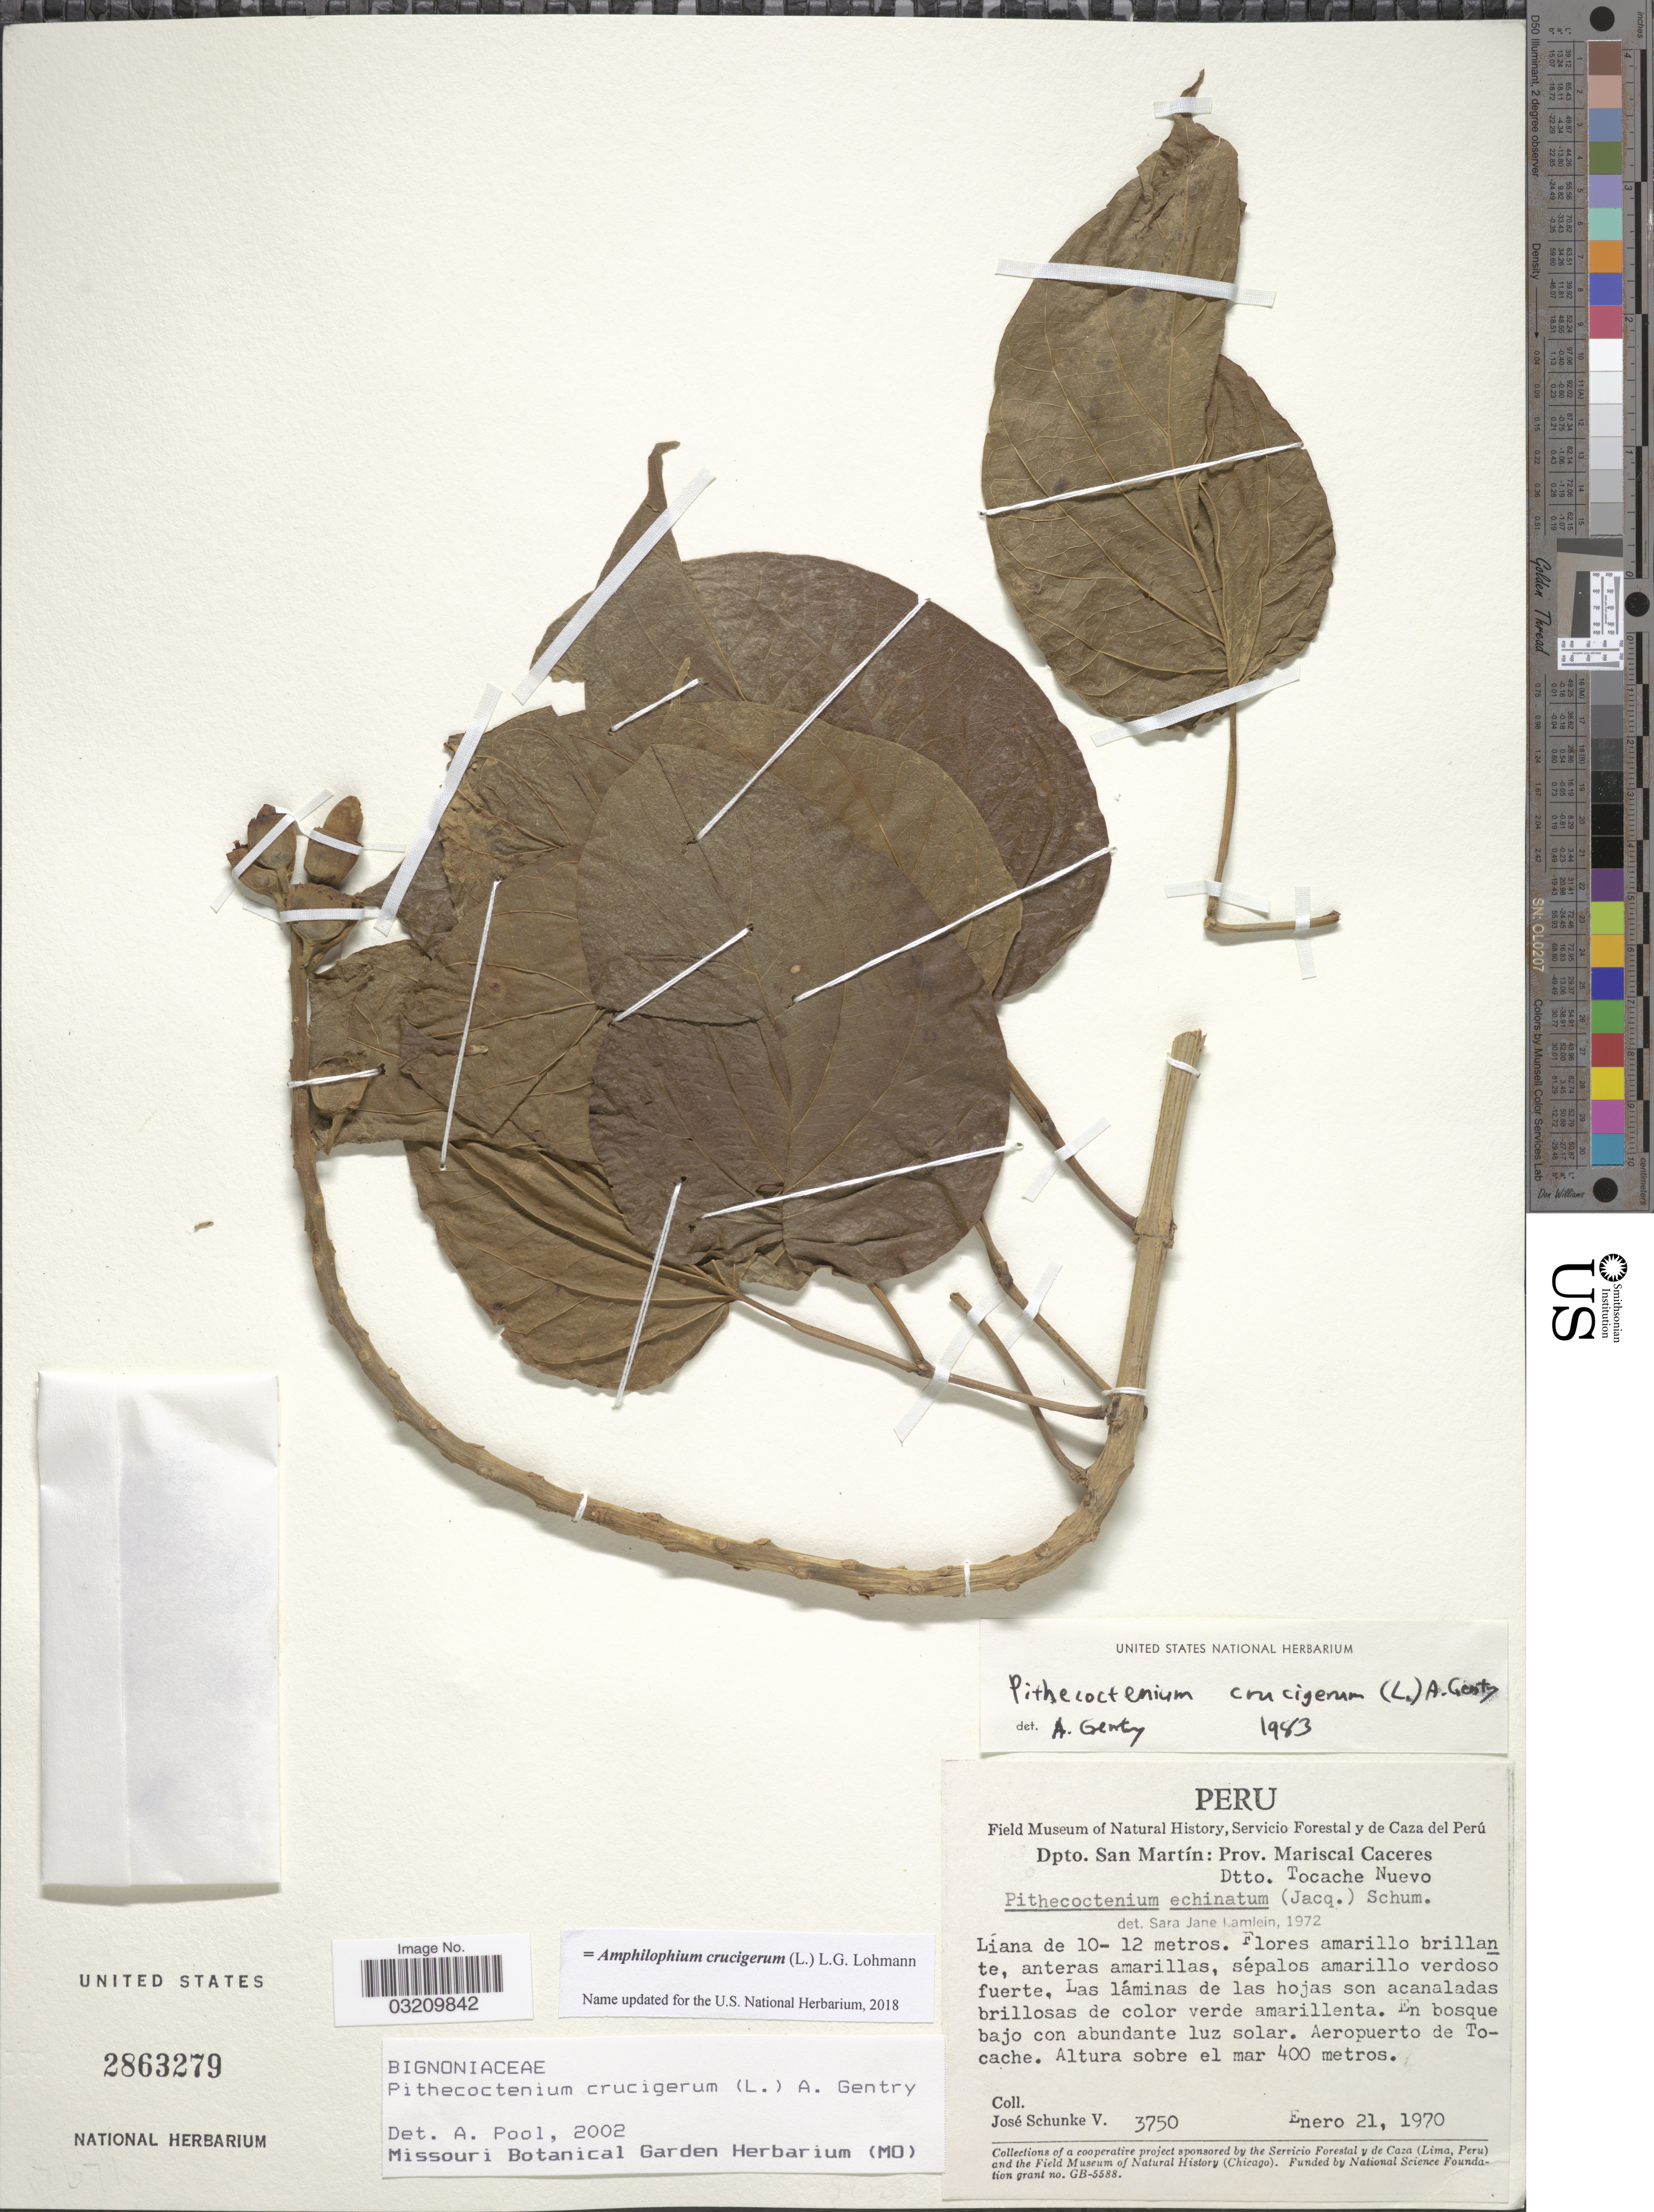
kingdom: Plantae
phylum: Tracheophyta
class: Magnoliopsida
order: Lamiales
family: Bignoniaceae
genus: Amphilophium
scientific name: Amphilophium crucigerum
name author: (L.) L.G. Lohmann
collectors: J. Schunke Vigo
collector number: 3750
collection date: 1970-01-21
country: Peru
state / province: San Martín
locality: Dpto. San Martín: Prov. Mariscal Caceres, Dtto. Tocache Nuevo. Aeropuerto de Tocache.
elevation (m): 400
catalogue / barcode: US 2863279